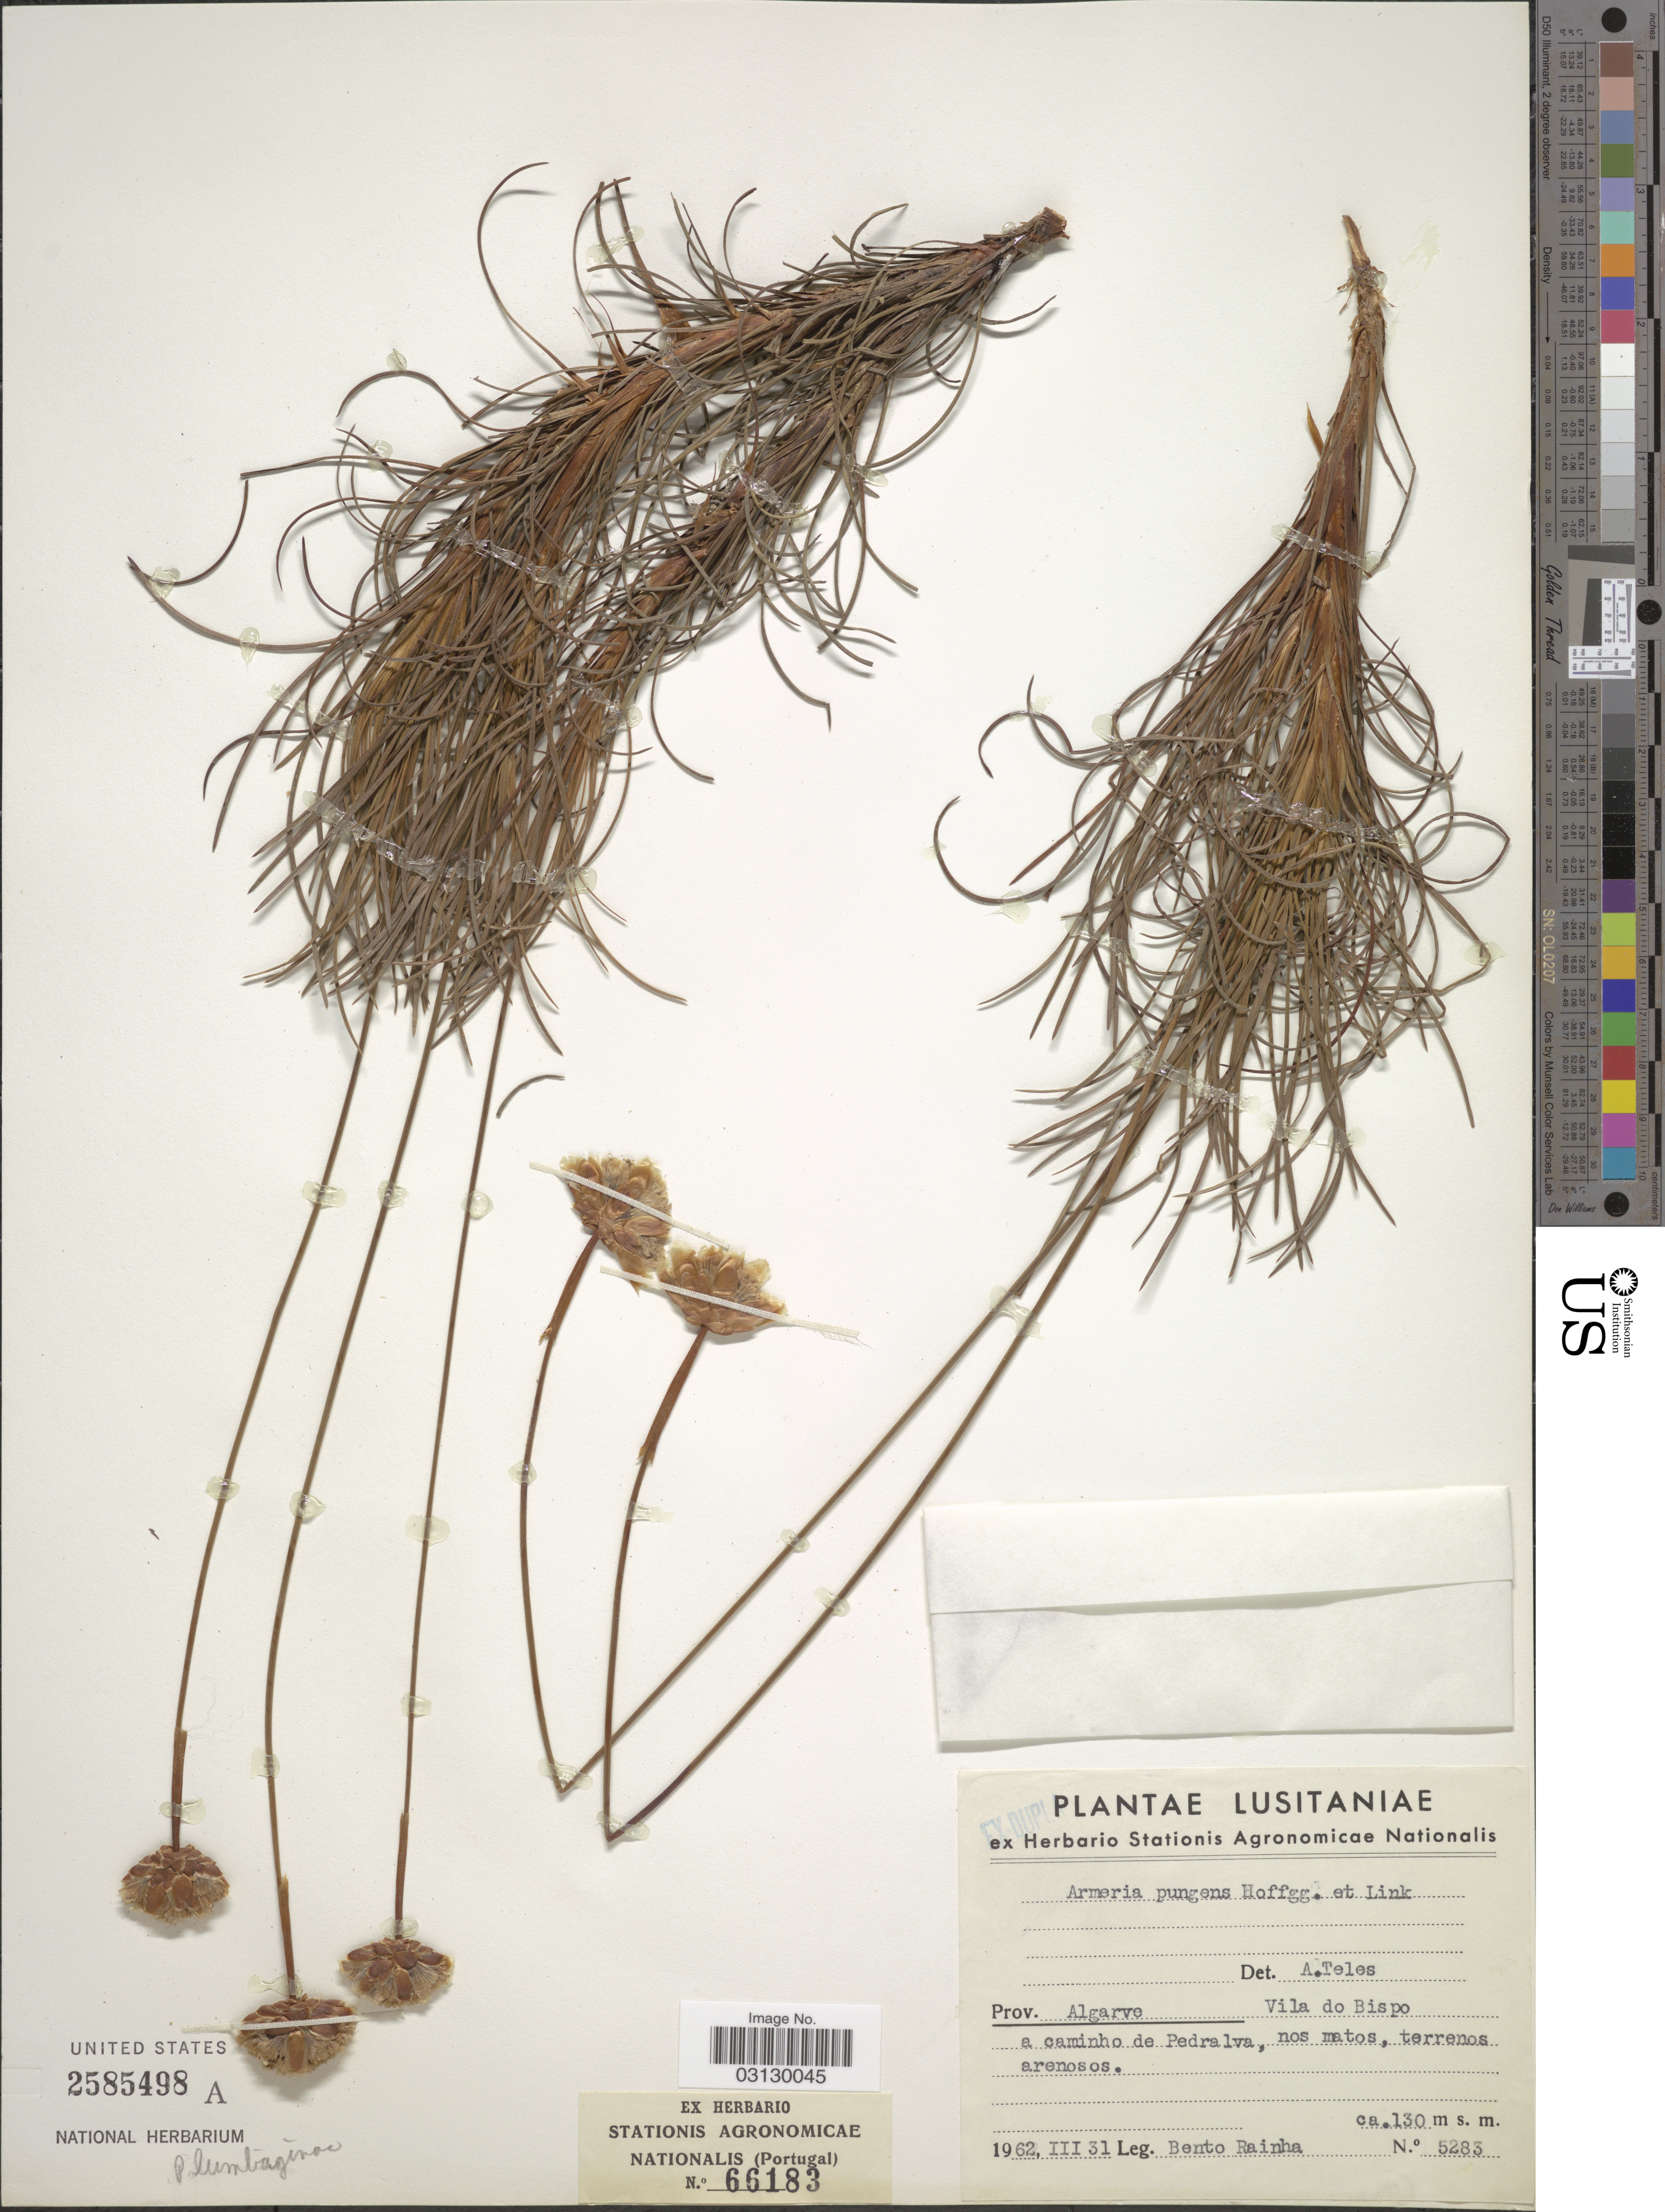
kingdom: Plantae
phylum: Tracheophyta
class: Magnoliopsida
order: Caryophyllales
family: Plumbaginaceae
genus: Armeria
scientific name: Armeria pungens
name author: (Link) Hoffmanns. & Link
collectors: B. Rainha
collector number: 5283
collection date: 1962-03-31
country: Portugal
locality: Lusitaniae. Prov. Algarve, Vila do Bispo, a caminho de Pedralva, nos matos, terrenos arenosos.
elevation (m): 130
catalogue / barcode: US 2585498A